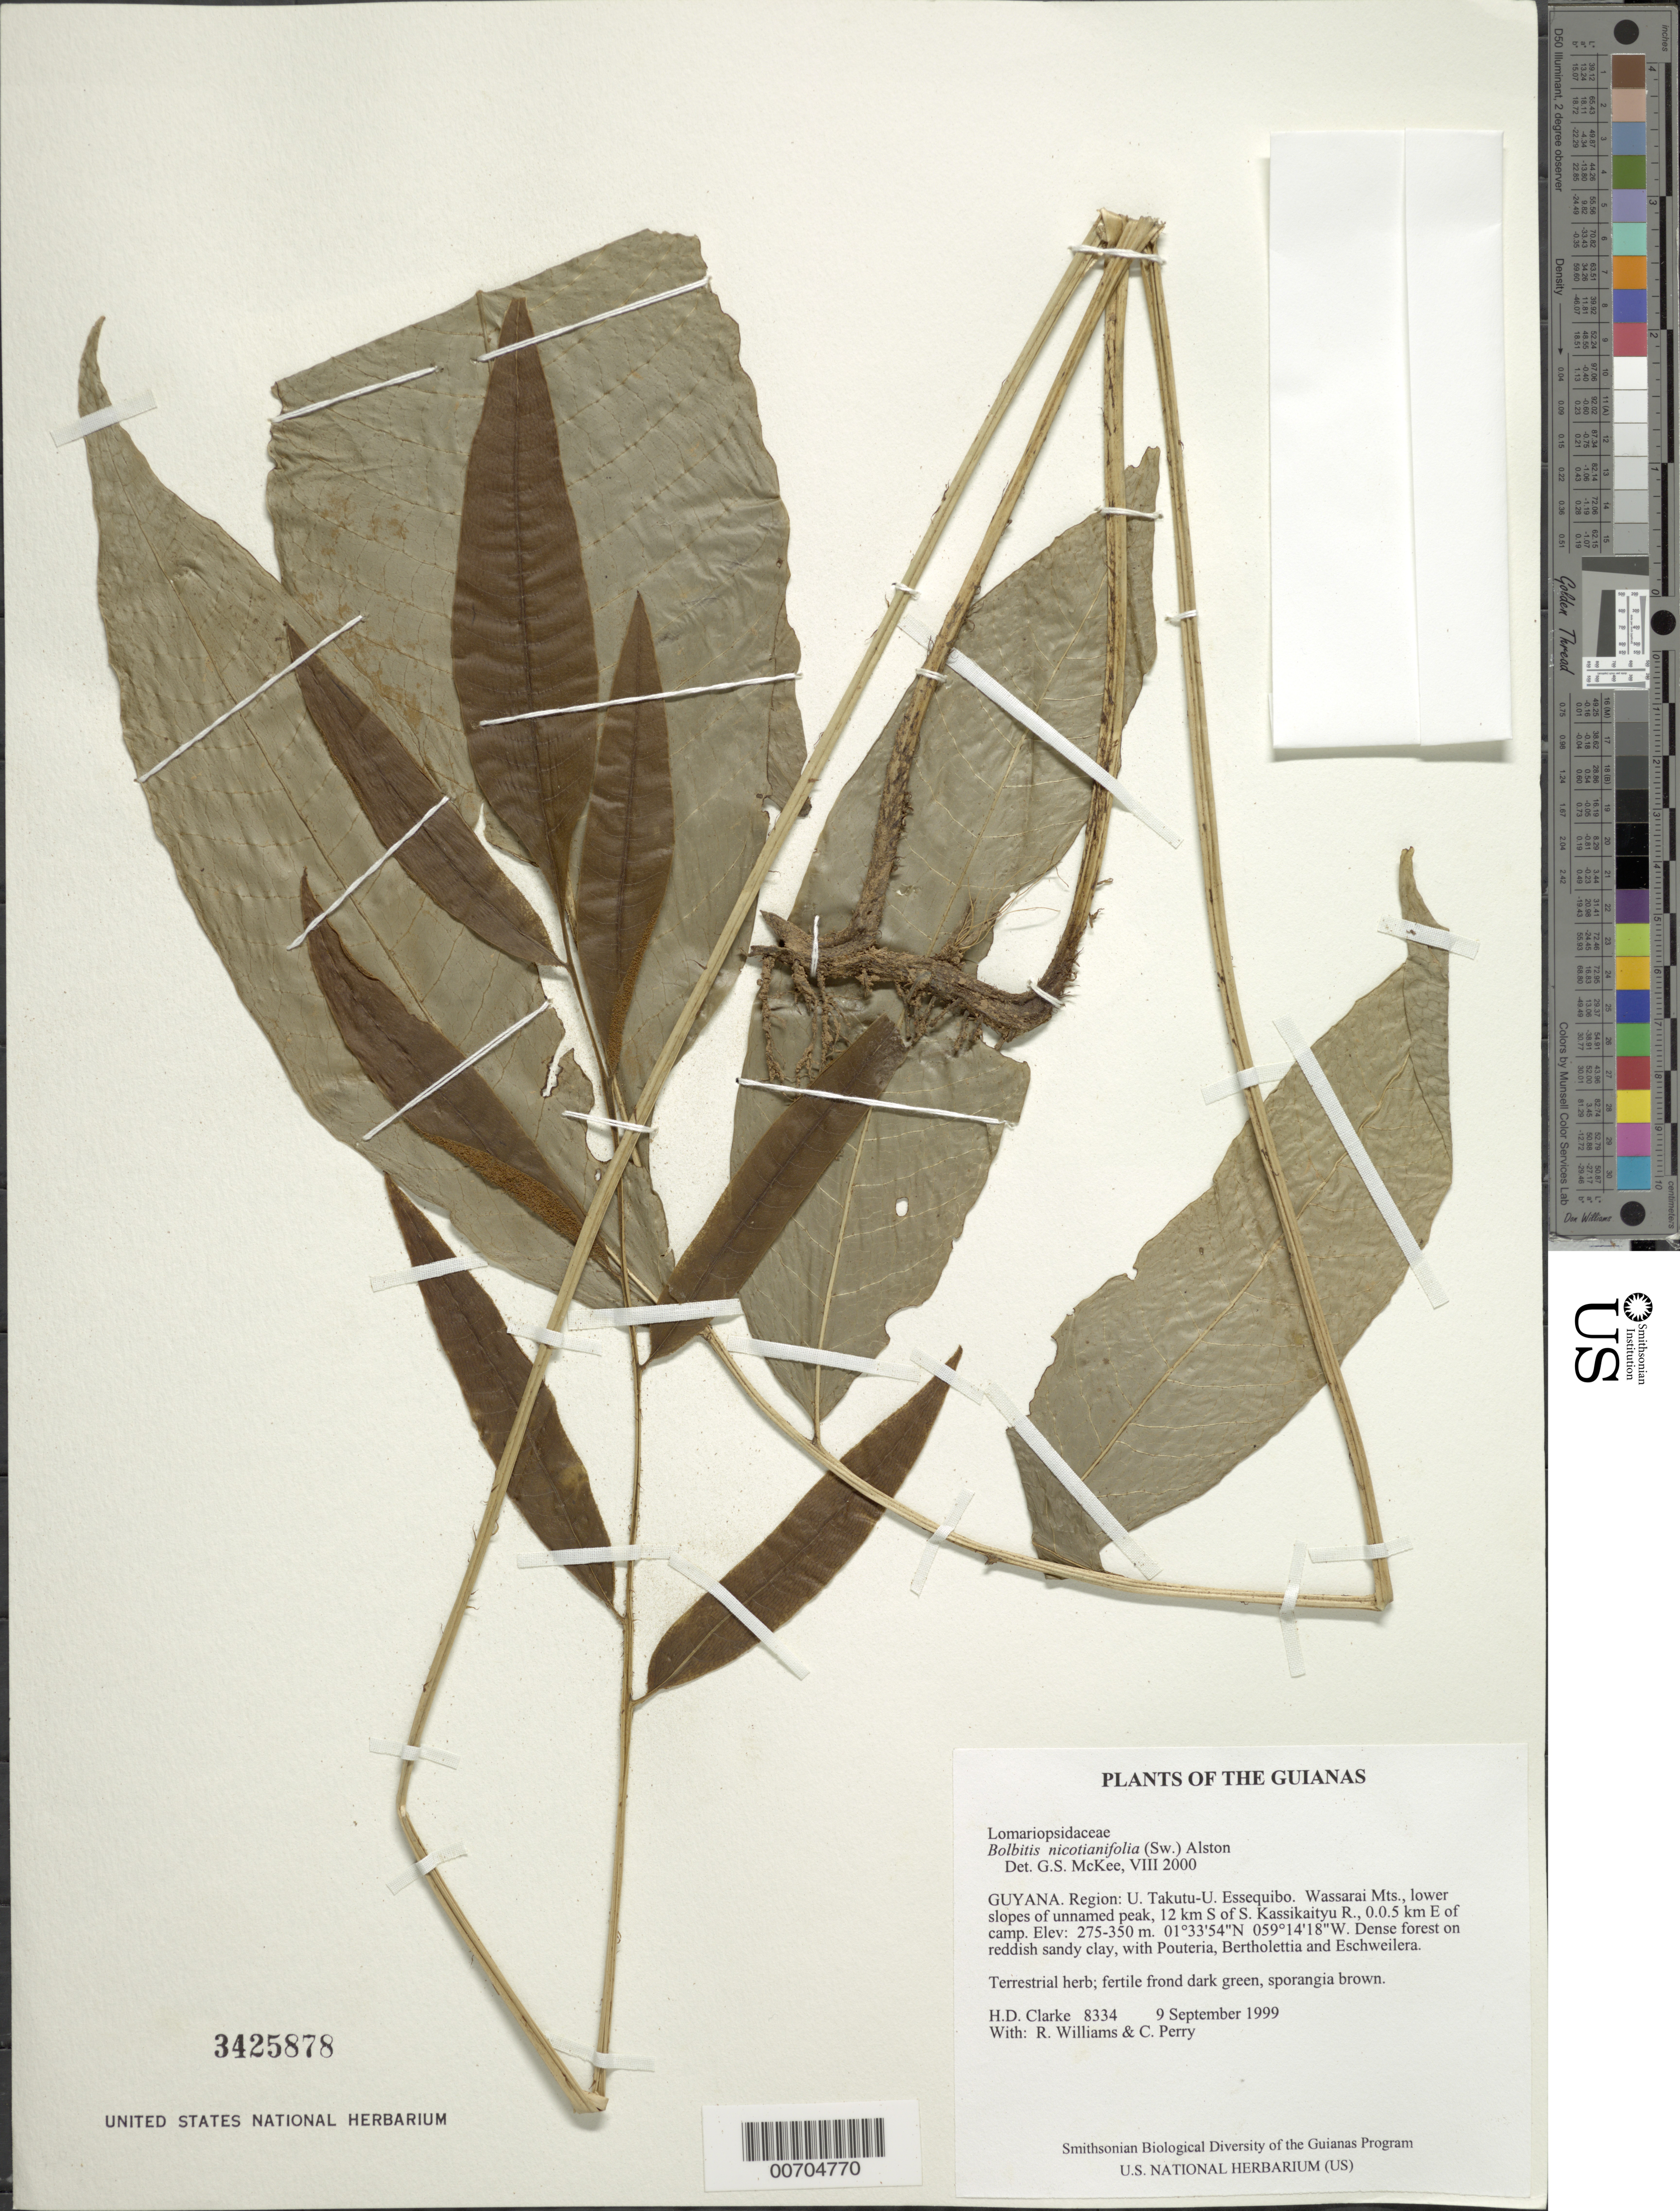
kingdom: Plantae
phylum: Tracheophyta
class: Polypodiopsida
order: Polypodiales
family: Dryopteridaceae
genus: Mickelia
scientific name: Mickelia nicotianifolia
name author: (Sw.) R.C. Moran et al.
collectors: H. D. Clarke, R. Williams & C. Perry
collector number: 8334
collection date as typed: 9 September 1999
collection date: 1999-09-09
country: Guyana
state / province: U. Takutu-U. Essequibo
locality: Wassarai Mts., lower slopes of unnamed peak, 12 km S of S. Kassikaityu R., 0.0.5 km E of camp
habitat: Dense forest on reddish sandy clay, with Pouteria, Bertholettia and Eschweilera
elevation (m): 275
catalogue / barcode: US 3425878